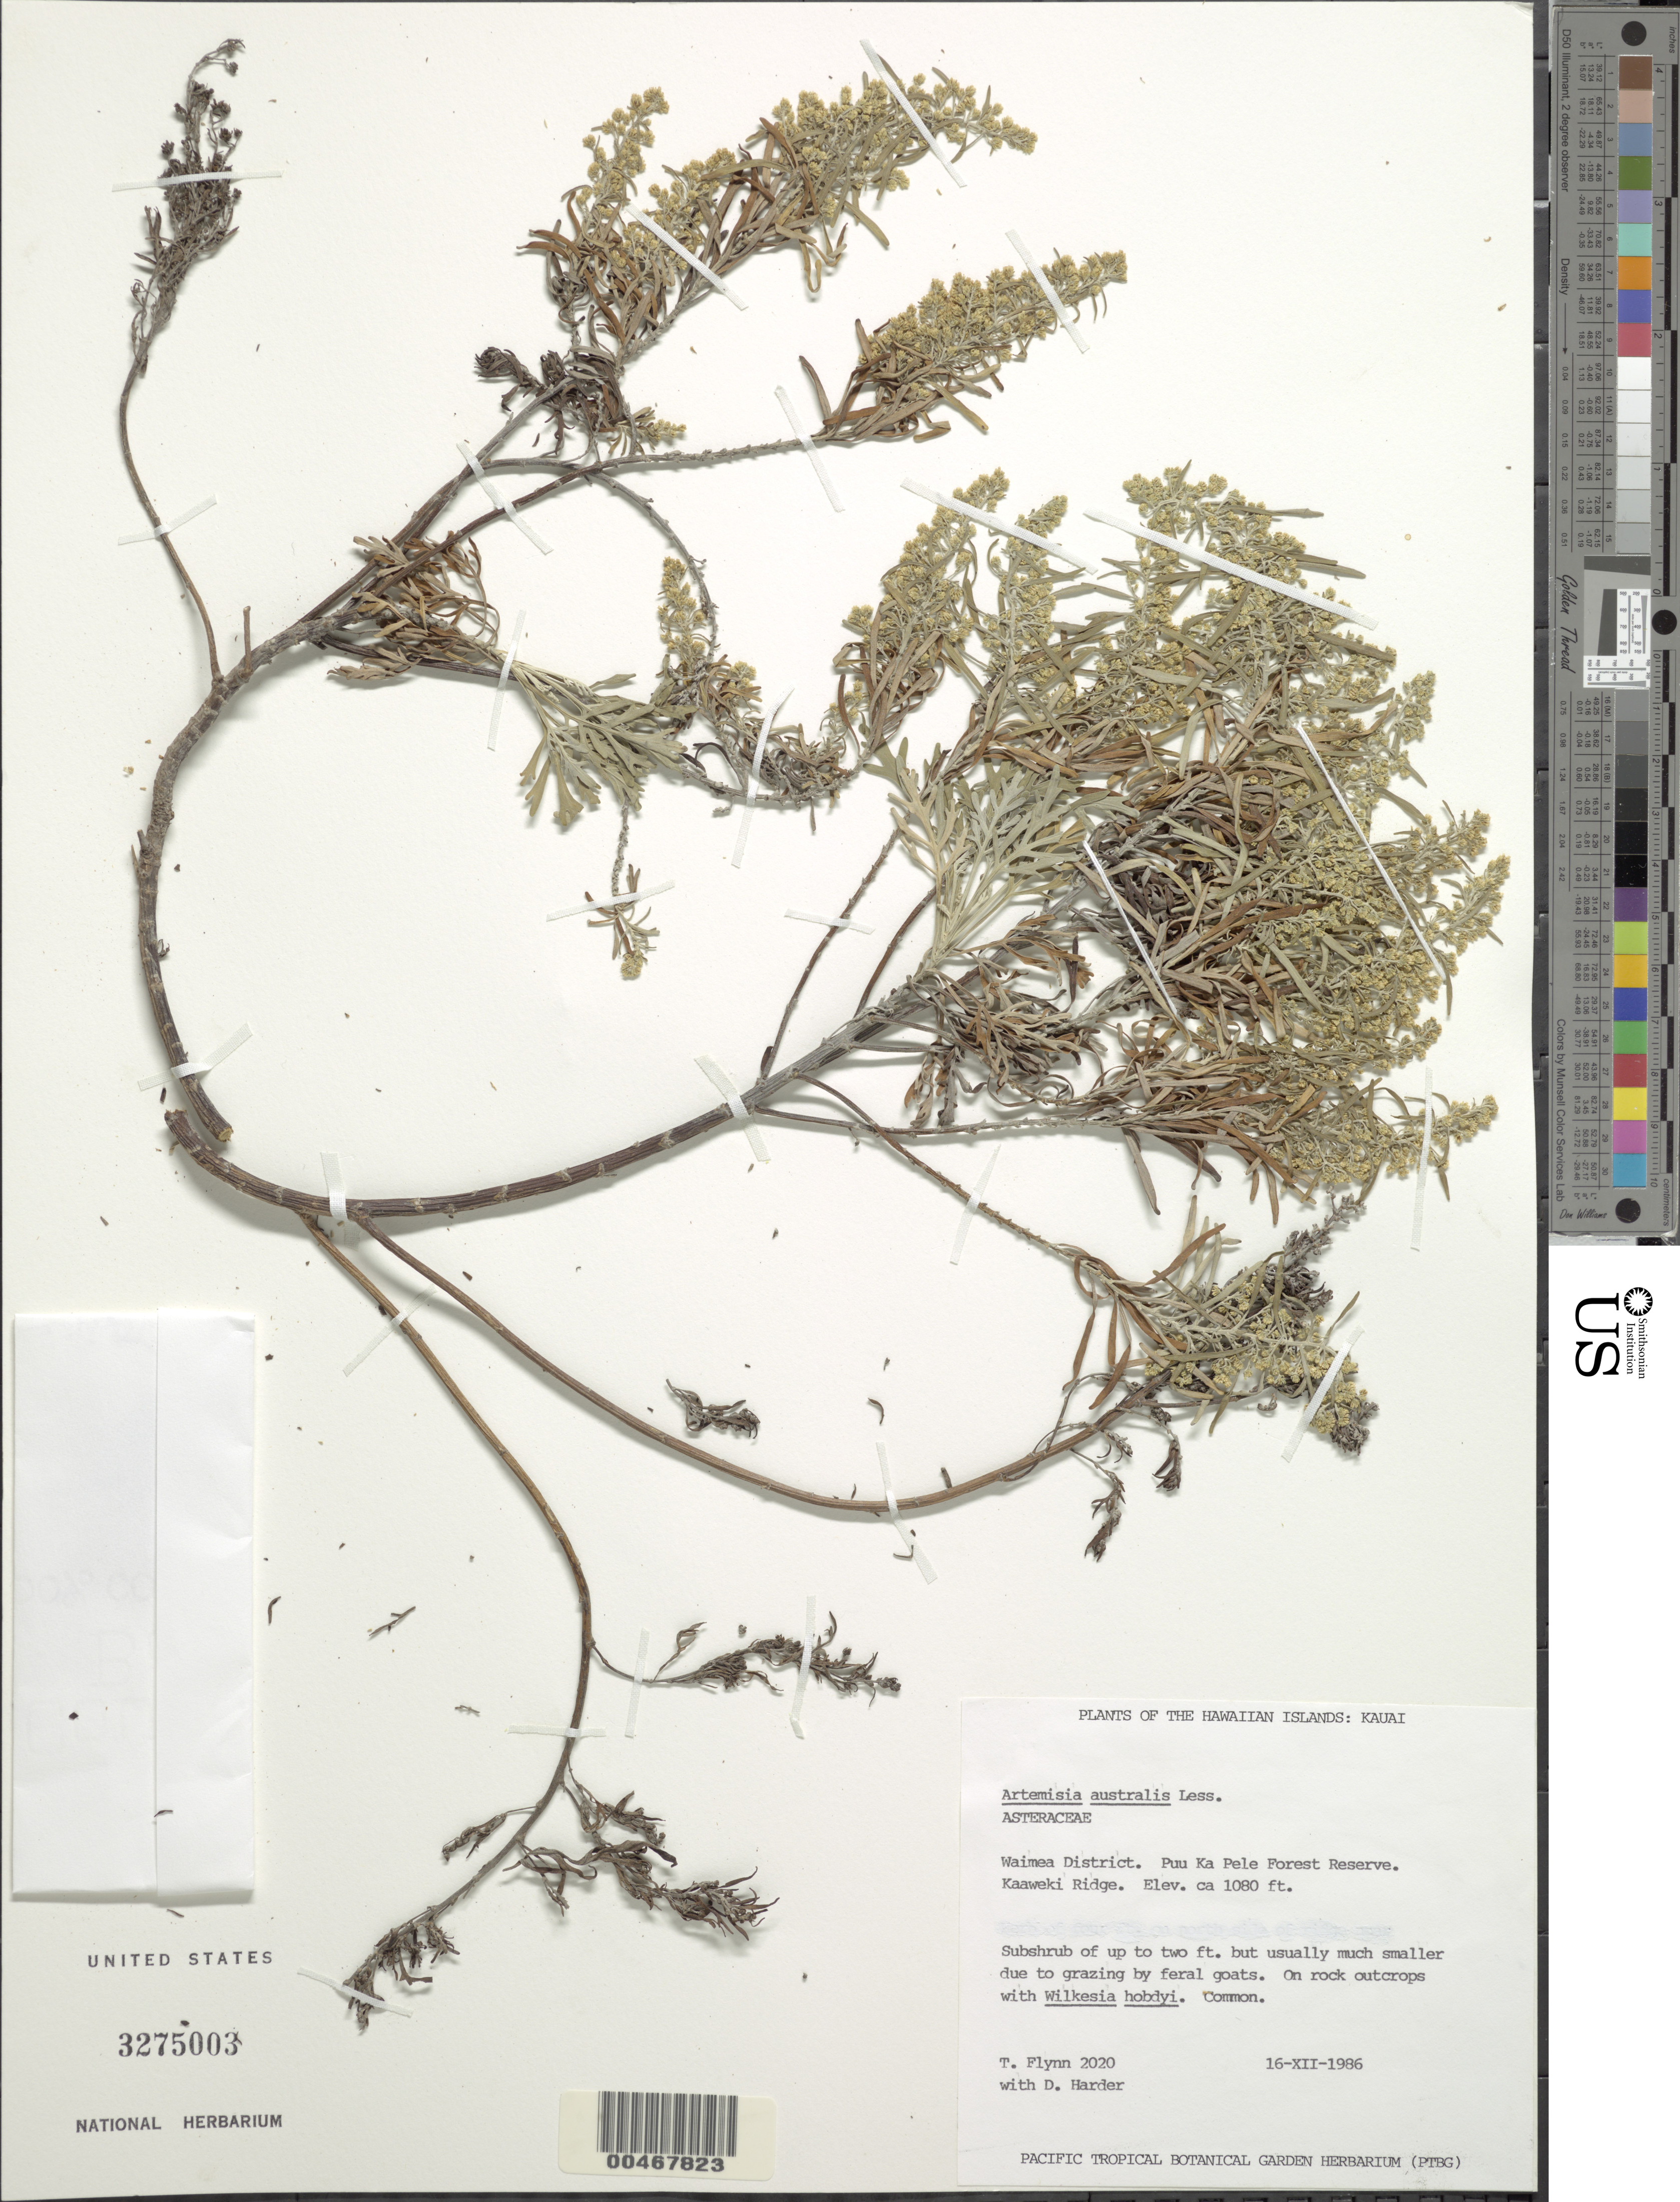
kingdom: Plantae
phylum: Tracheophyta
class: Magnoliopsida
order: Asterales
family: Asteraceae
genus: Artemisia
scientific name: Artemisia australis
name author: Less.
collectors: T. W. Flynn & D. Harder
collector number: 2020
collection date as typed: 16 Dec 1986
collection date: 1986-12-16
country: United States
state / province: Hawaii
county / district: Kauai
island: Kaua'i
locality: Waimea Dist., Puu Ka Pele Forest Reserve, Kaaweki Ridge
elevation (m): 329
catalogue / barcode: US 3275003